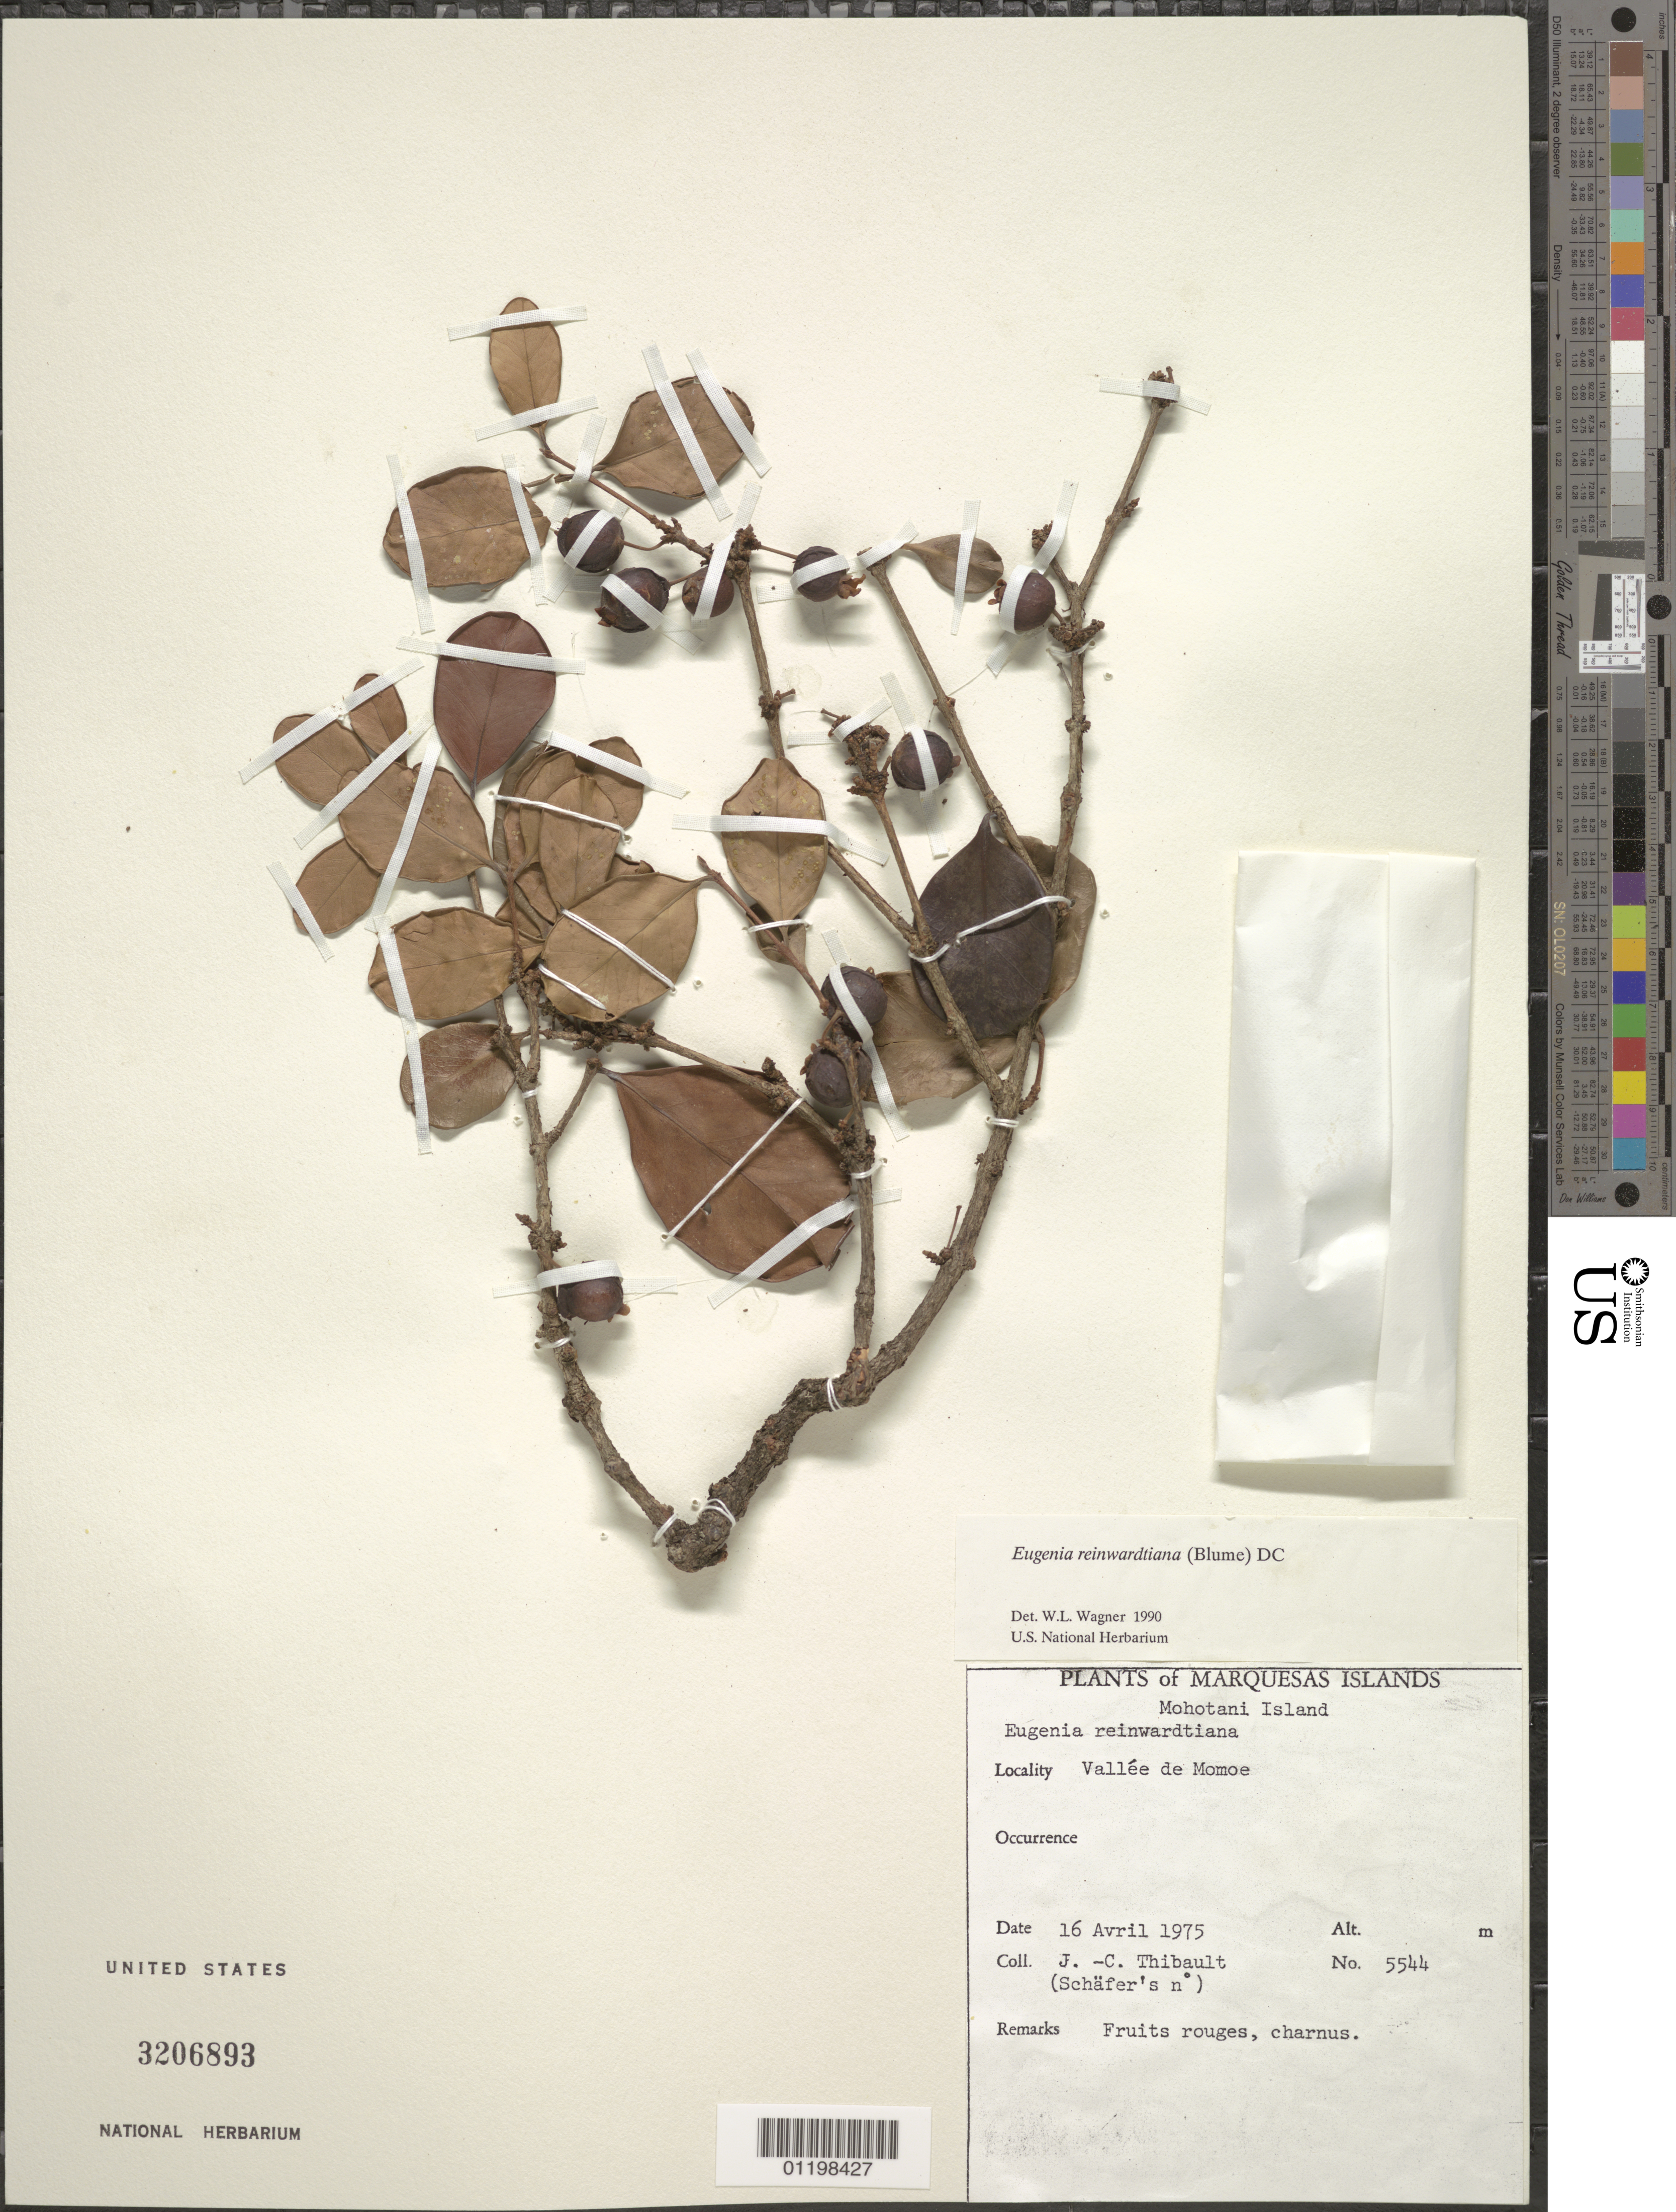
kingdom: Plantae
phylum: Tracheophyta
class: Magnoliopsida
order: Myrtales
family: Myrtaceae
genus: Eugenia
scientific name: Eugenia reinwardtiana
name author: (Blume) DC.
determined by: Wagner, W. L., (BOT), Smithsonian Institution - National Museum of Natural History (UNITED STATES)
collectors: P. A. Schäfer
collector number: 5544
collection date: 1975-04-16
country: French Polynesia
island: Mohotani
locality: Vallée de Momoe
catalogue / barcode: US 3206893